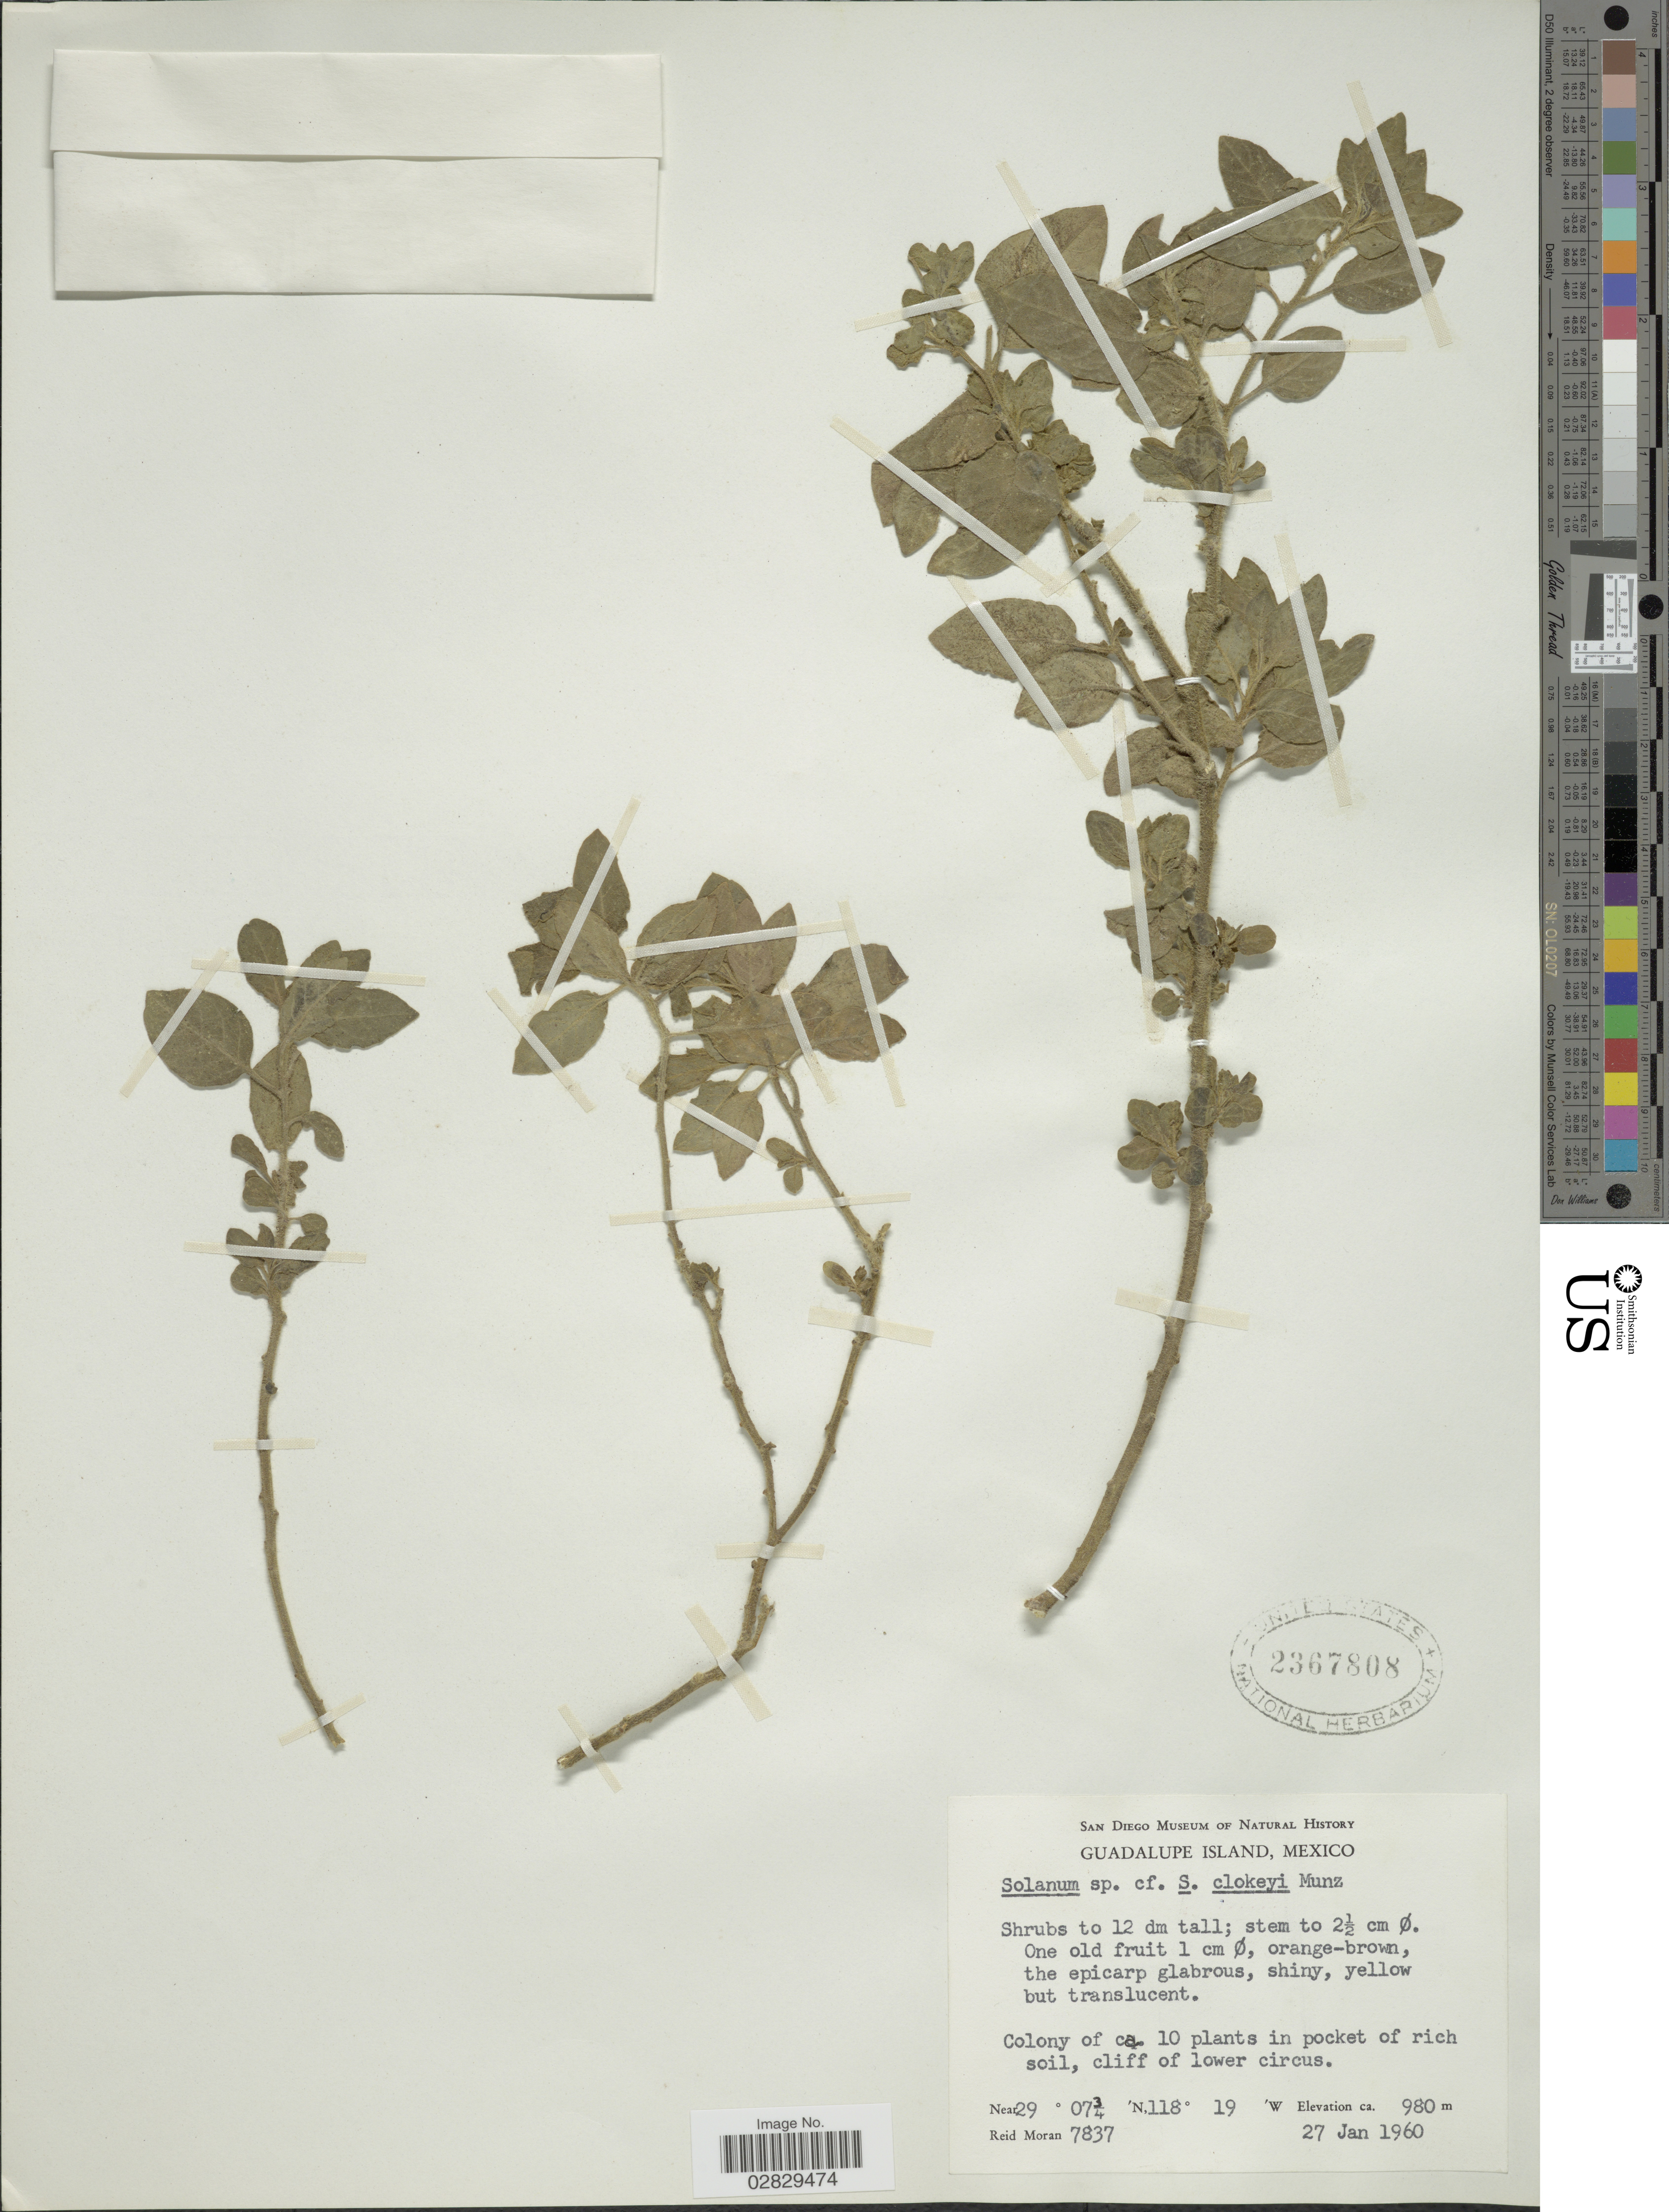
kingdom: Plantae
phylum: Tracheophyta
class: Magnoliopsida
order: Solanales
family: Solanaceae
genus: Solanum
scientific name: Solanum clokeyi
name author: Munz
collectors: R. V. Moran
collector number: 7837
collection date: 1960-01-27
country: Mexico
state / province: Baja California Norte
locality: Guadalupe Island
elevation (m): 980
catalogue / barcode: US 2367808